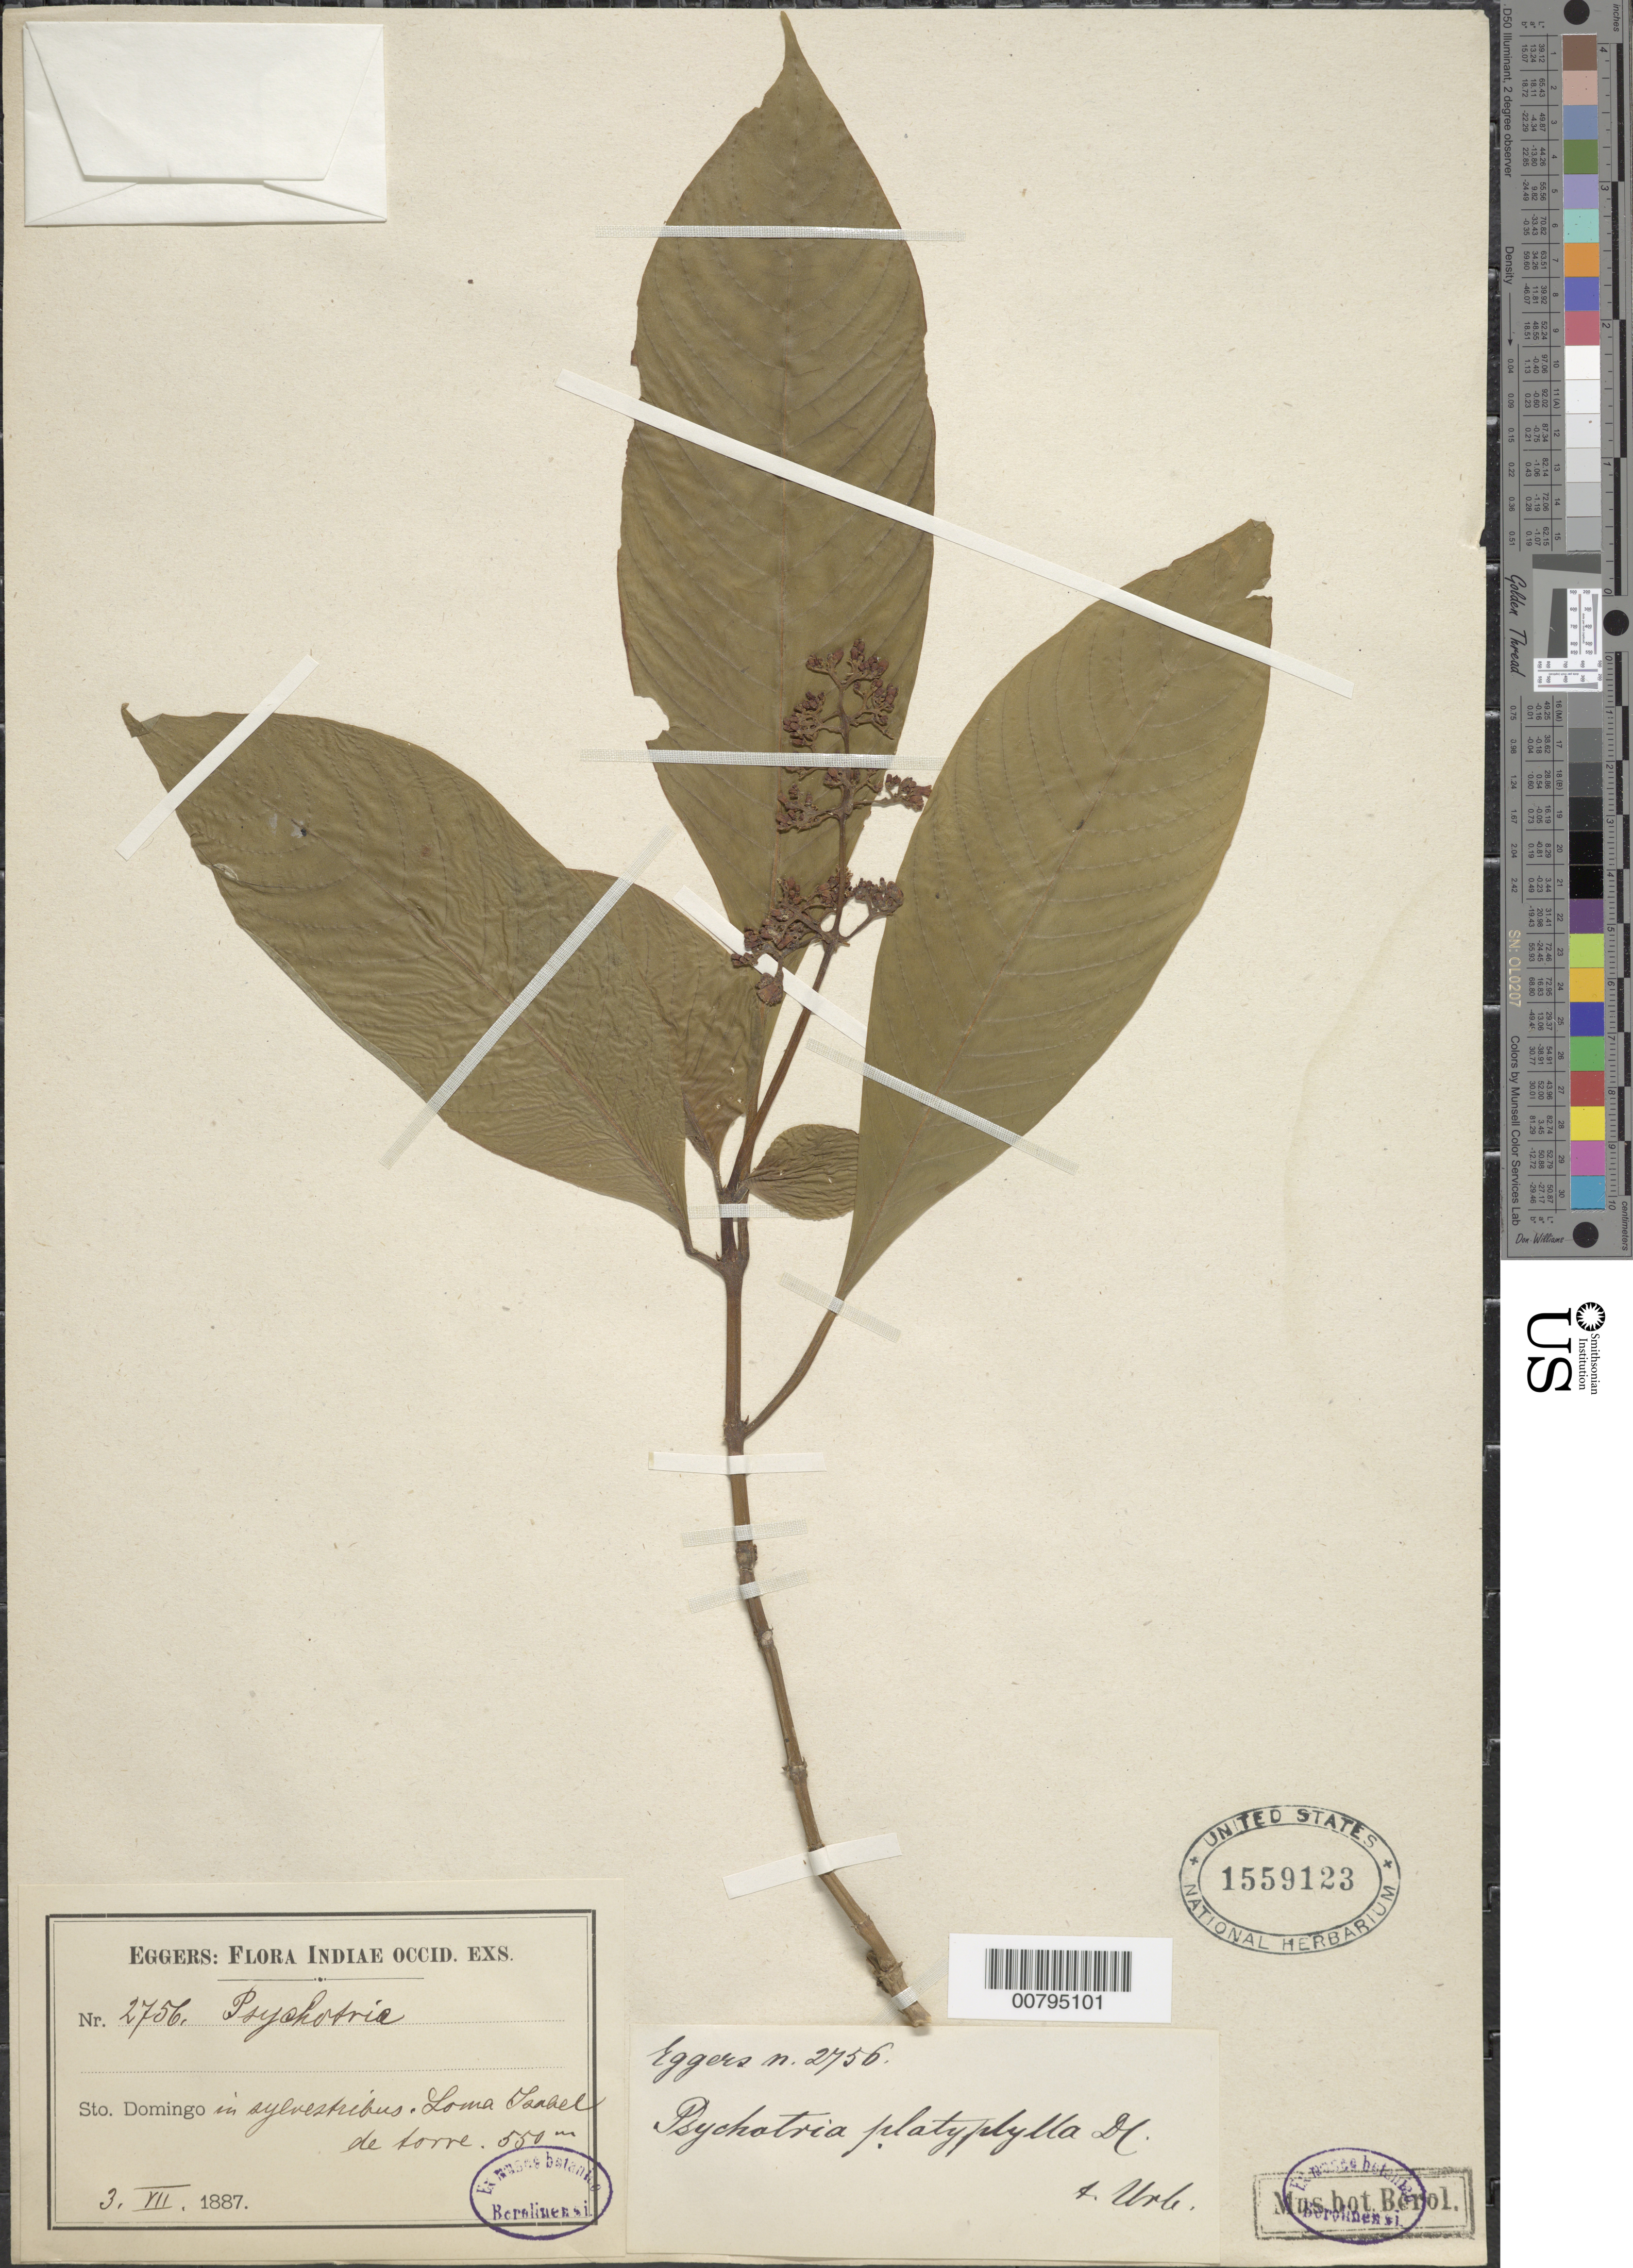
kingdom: Plantae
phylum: Tracheophyta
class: Magnoliopsida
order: Gentianales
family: Rubiaceae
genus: Psychotria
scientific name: Psychotria berteroana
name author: DC.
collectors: H. F. A. von Eggers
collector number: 2756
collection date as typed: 03 Jul 1887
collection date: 1887-07-03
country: Dominican Republic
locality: Sto. Domingo. Loma Gsabel de Lorre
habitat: In sylvestribus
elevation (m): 550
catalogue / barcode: US 1559123